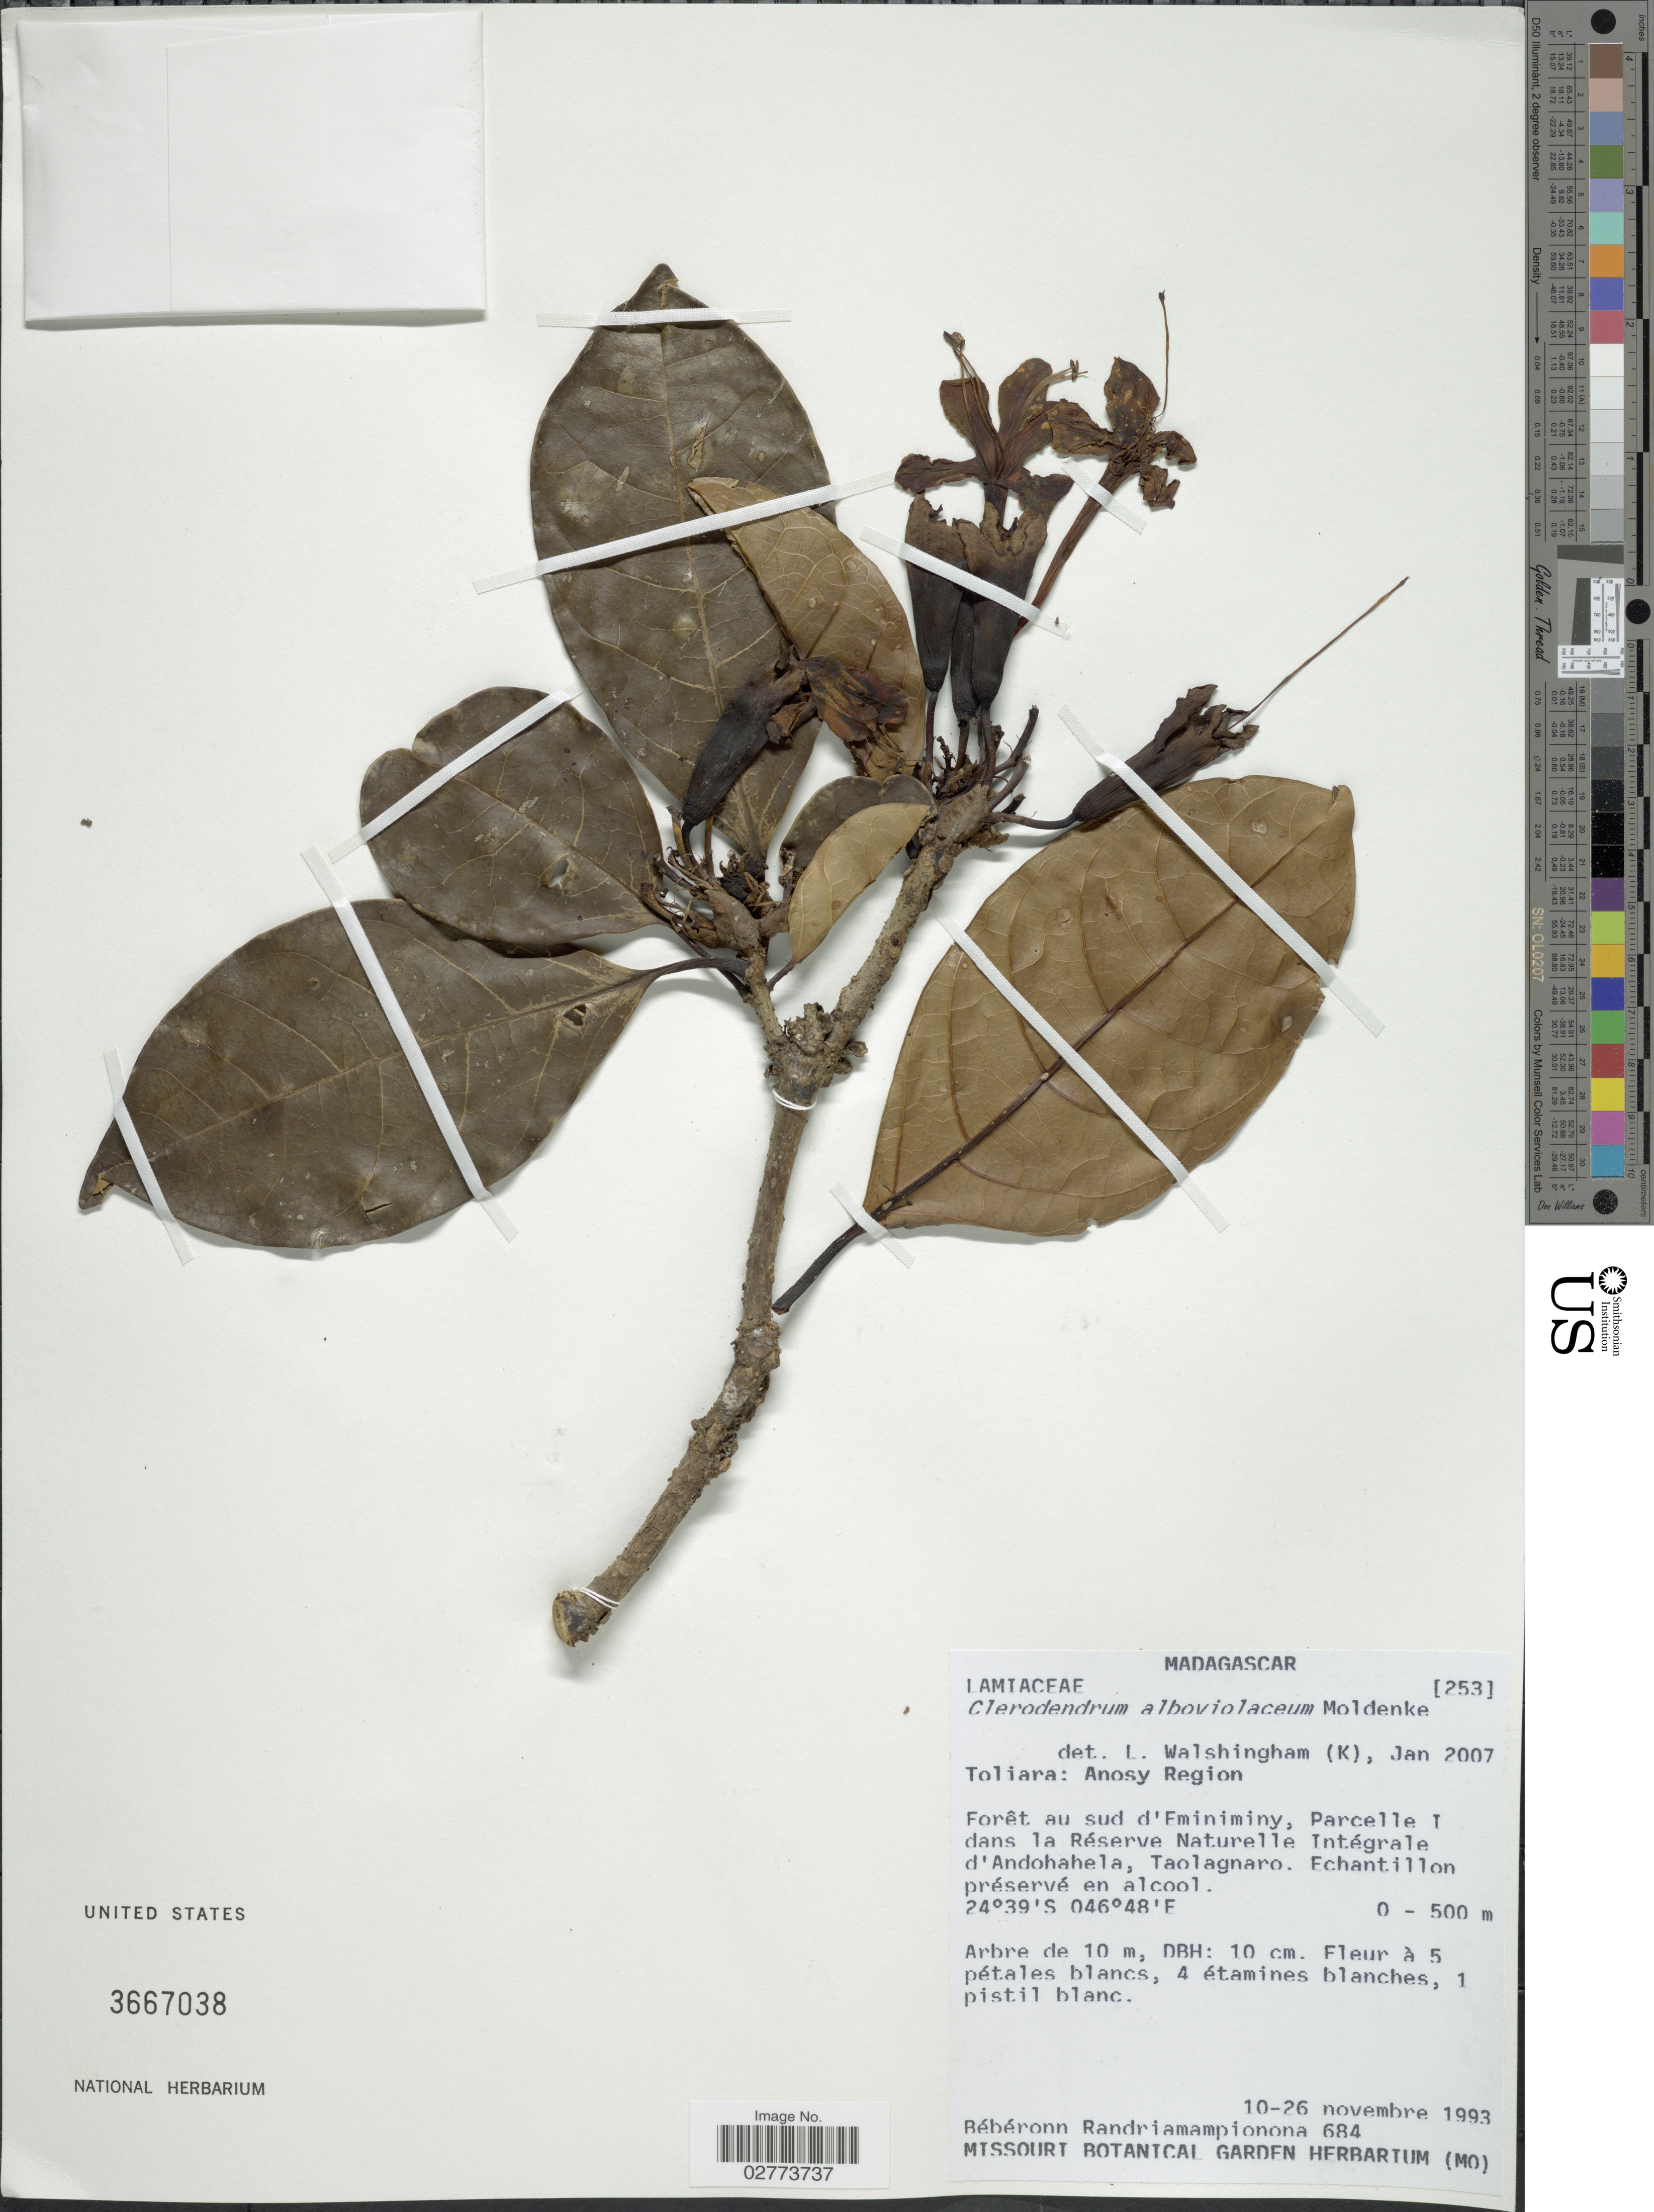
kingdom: Plantae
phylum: Tracheophyta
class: Magnoliopsida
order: Lamiales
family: Lamiaceae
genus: Clerodendrum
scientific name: Clerodendrum alboviolaceum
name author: Moldenke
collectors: B. Randriamampionona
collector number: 684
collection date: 1993-11-10/1993-11-26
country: Madagascar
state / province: Anosy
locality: Anosy Region, Forêt au sud d'Aminiminy, Parcelle I dans la Réserve Naturelle Intégrale d'Andohahela, Taolagnaro.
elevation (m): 0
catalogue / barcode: US 3667038